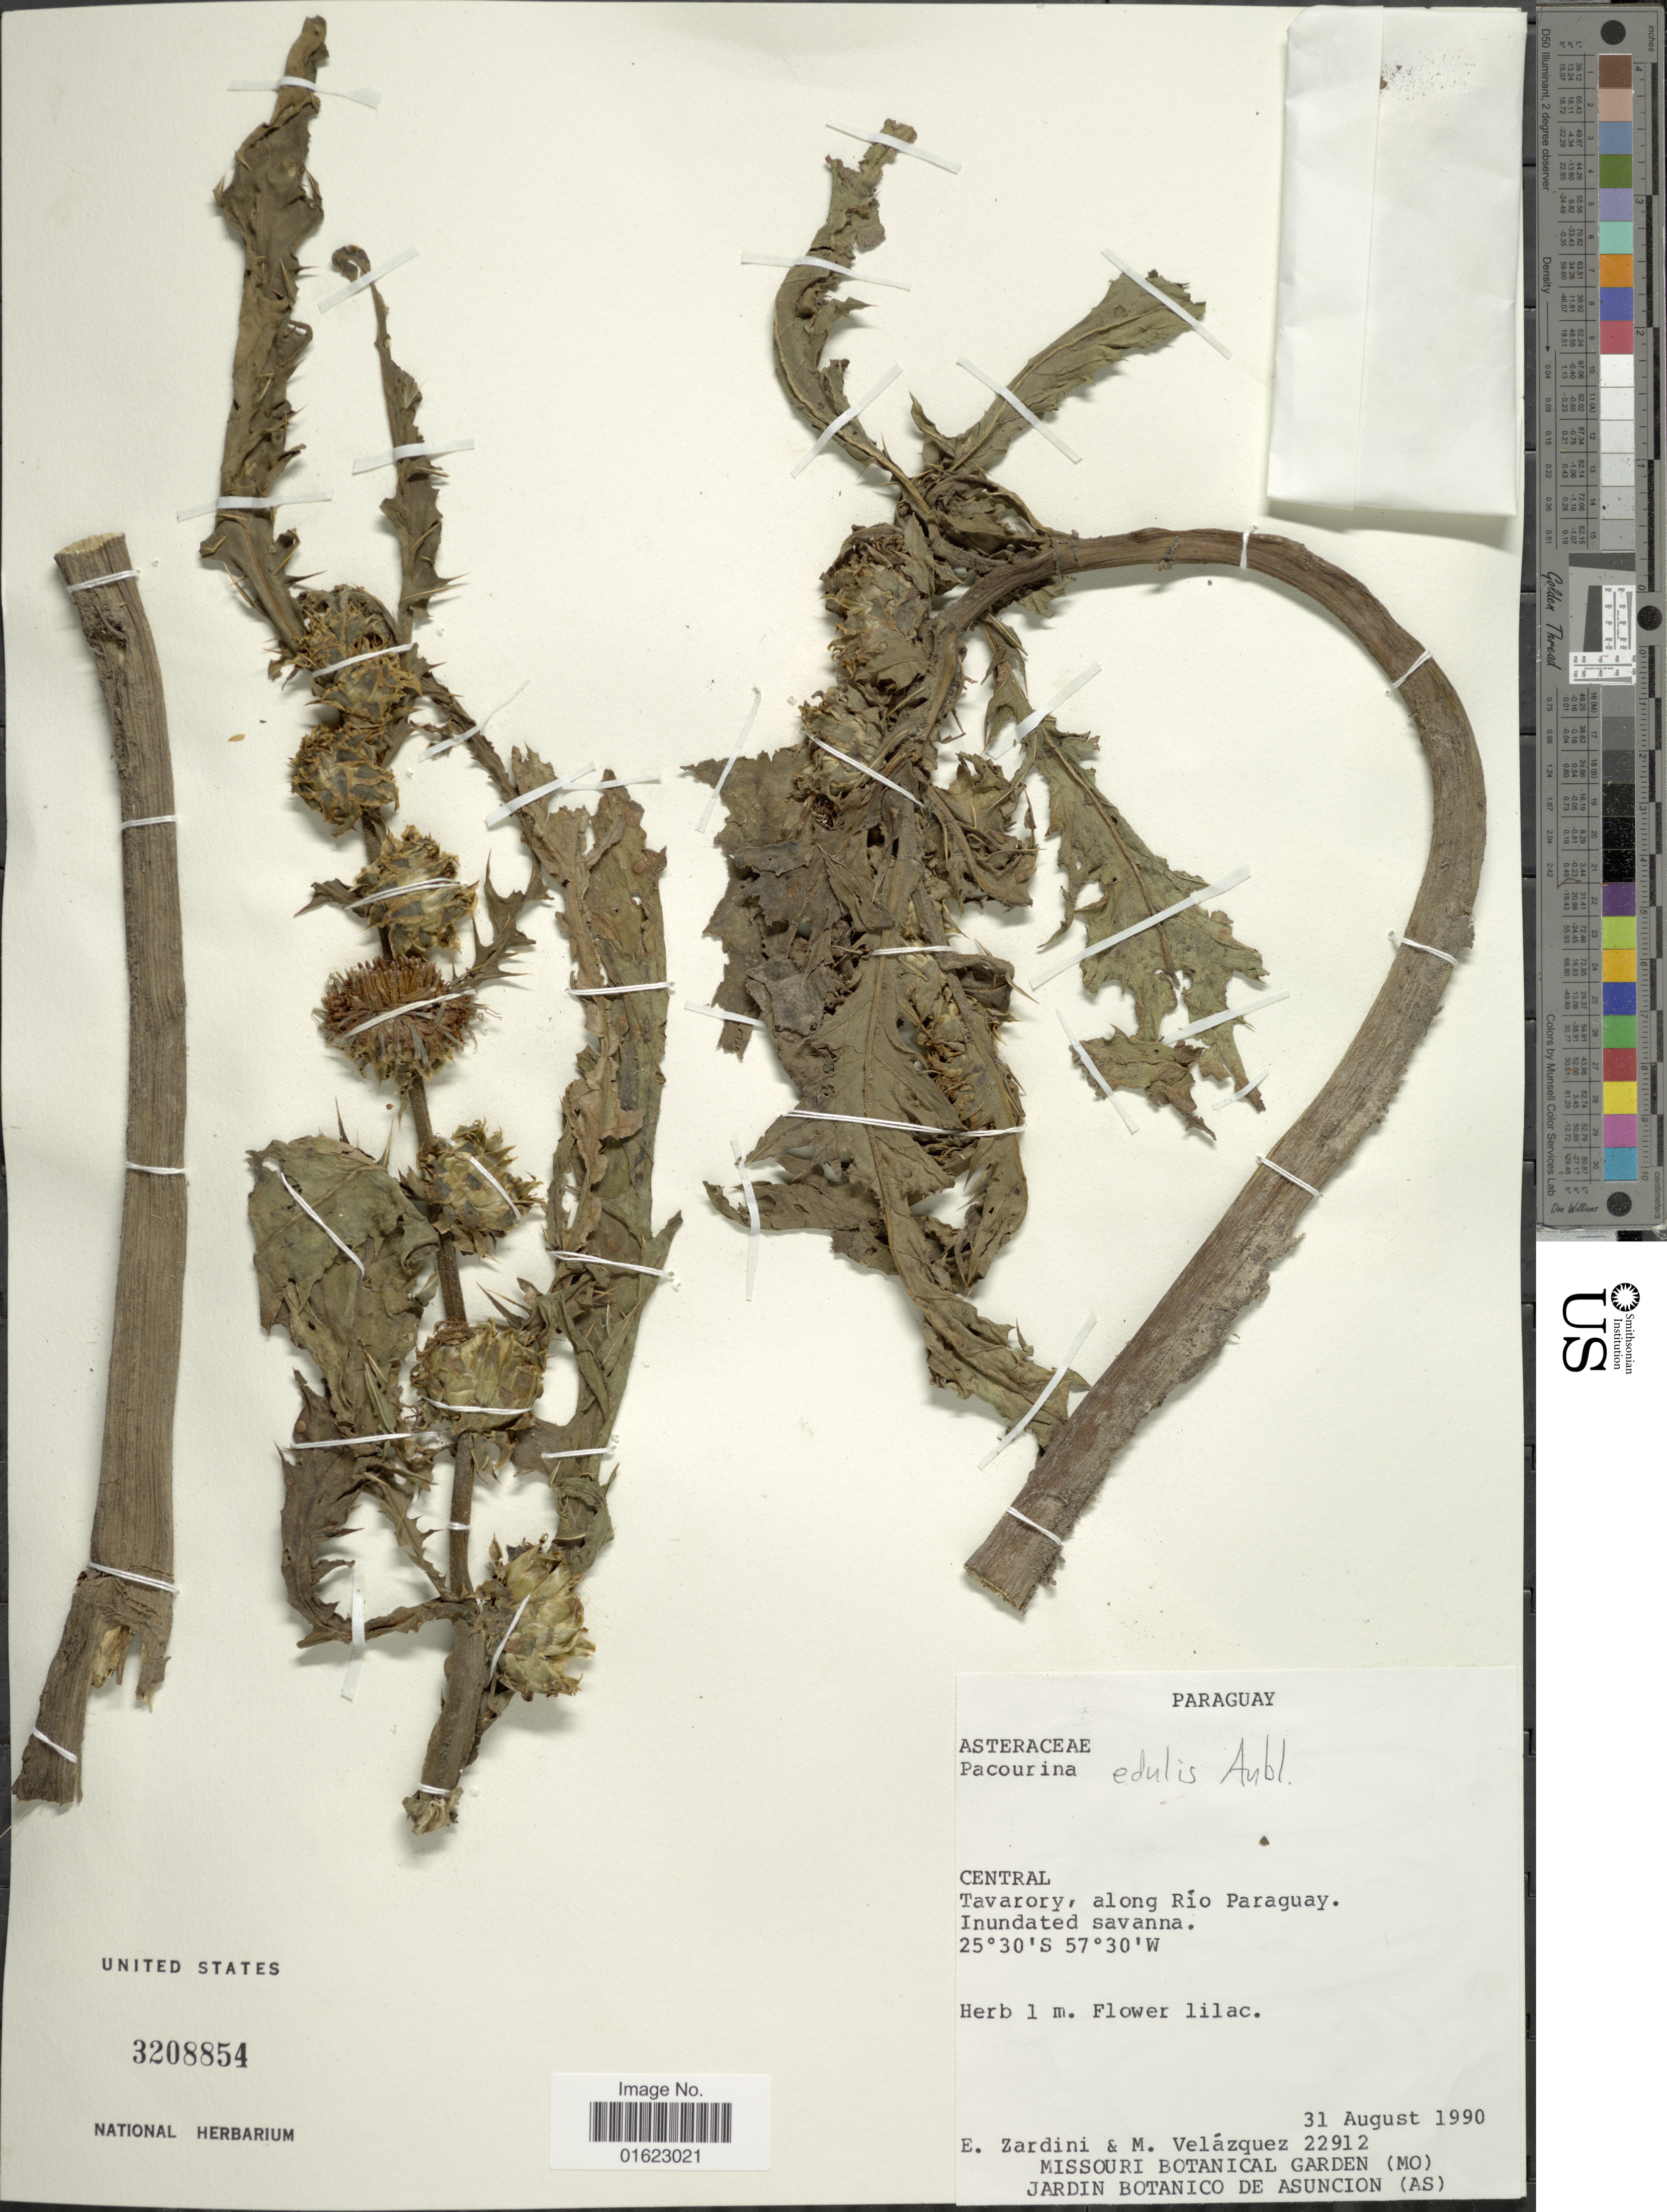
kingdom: Plantae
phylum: Tracheophyta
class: Magnoliopsida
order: Asterales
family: Asteraceae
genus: Pacourina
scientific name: Pacourina edulis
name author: Aubl.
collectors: E. M. Zardini & C. Velázquez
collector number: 22912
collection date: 1990-08-31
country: Paraguay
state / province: Central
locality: Paraguay, Central, Tavarory, along Rio Paraguay.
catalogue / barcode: US 3208854